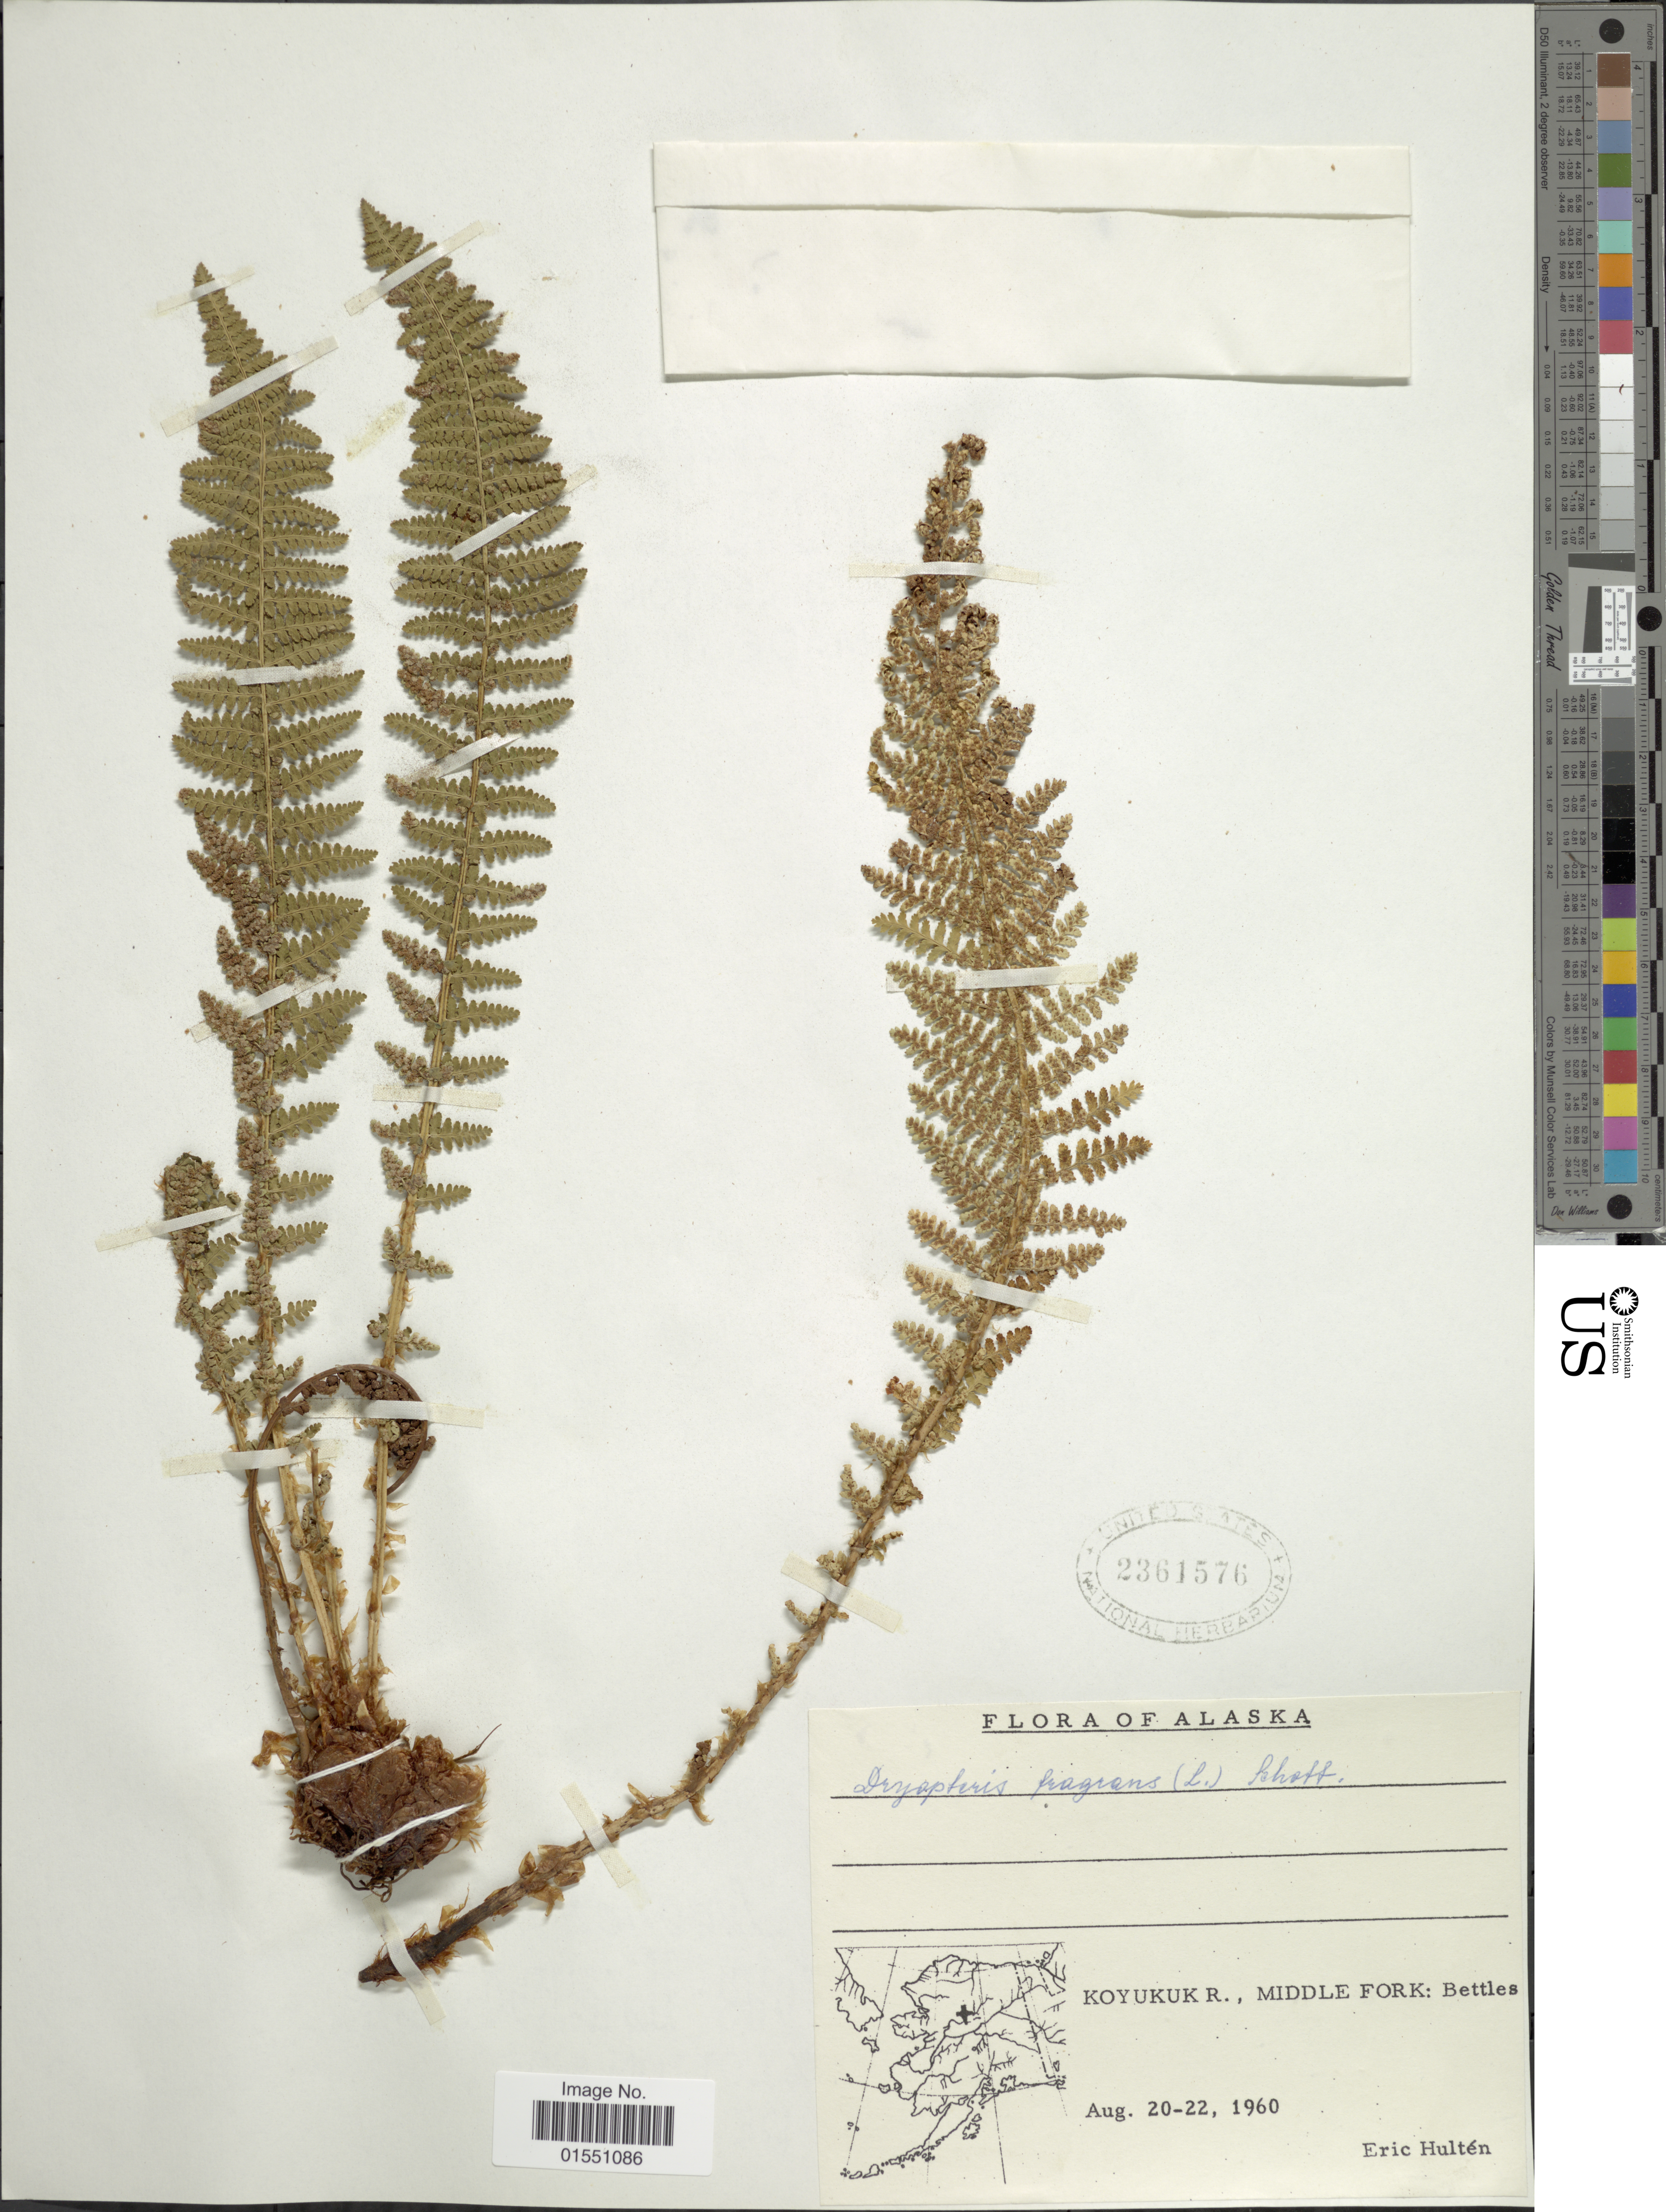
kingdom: Plantae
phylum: Tracheophyta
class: Polypodiopsida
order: Polypodiales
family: Dryopteridaceae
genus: Dryopteris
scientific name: Dryopteris fragrans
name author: (L.) Schott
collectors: E. G. Hultén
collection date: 1960-08-20/1960-08-22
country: United States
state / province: Alaska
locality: Koyukuk R., Middle Fork: Bettles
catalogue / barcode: US 2361576